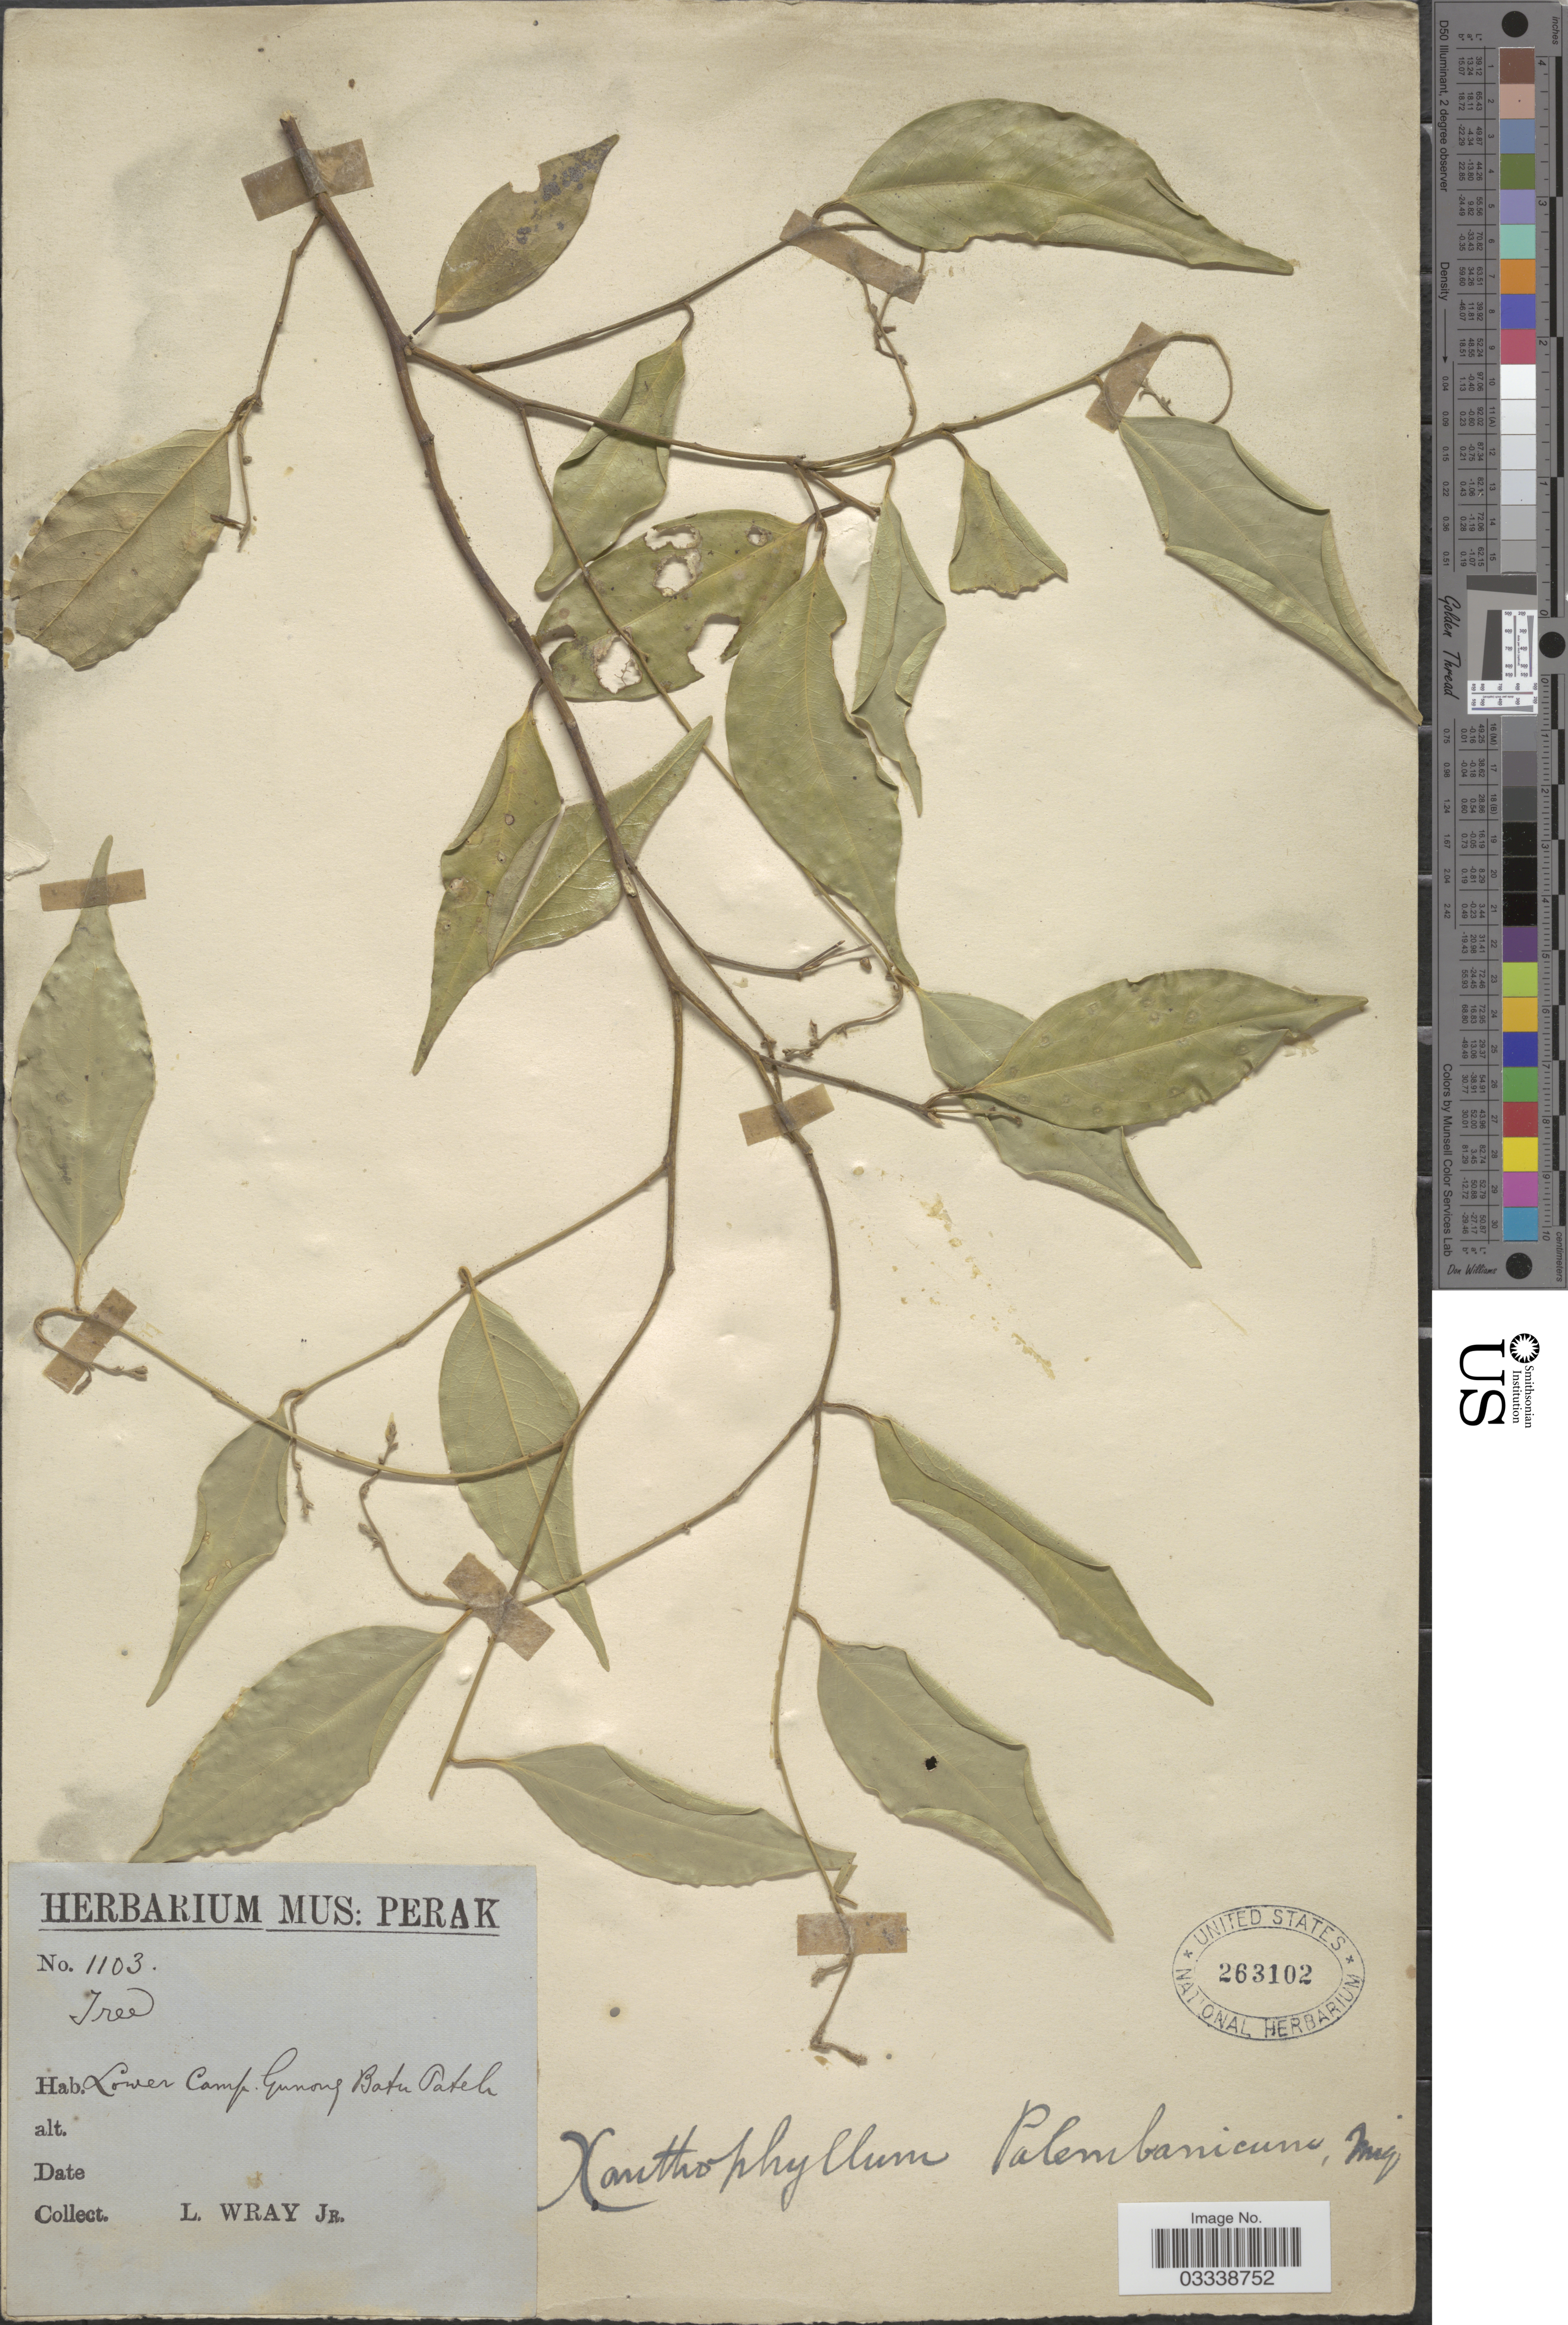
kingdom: Plantae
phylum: Tracheophyta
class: Magnoliopsida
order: Fabales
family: Polygalaceae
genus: Xanthophyllum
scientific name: Xanthophyllum eurhynchum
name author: Miq.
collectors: L. Wray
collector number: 1103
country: Malaysia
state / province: Perak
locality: Lower Camp. Gunong Batu Pateh.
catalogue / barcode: US 263102